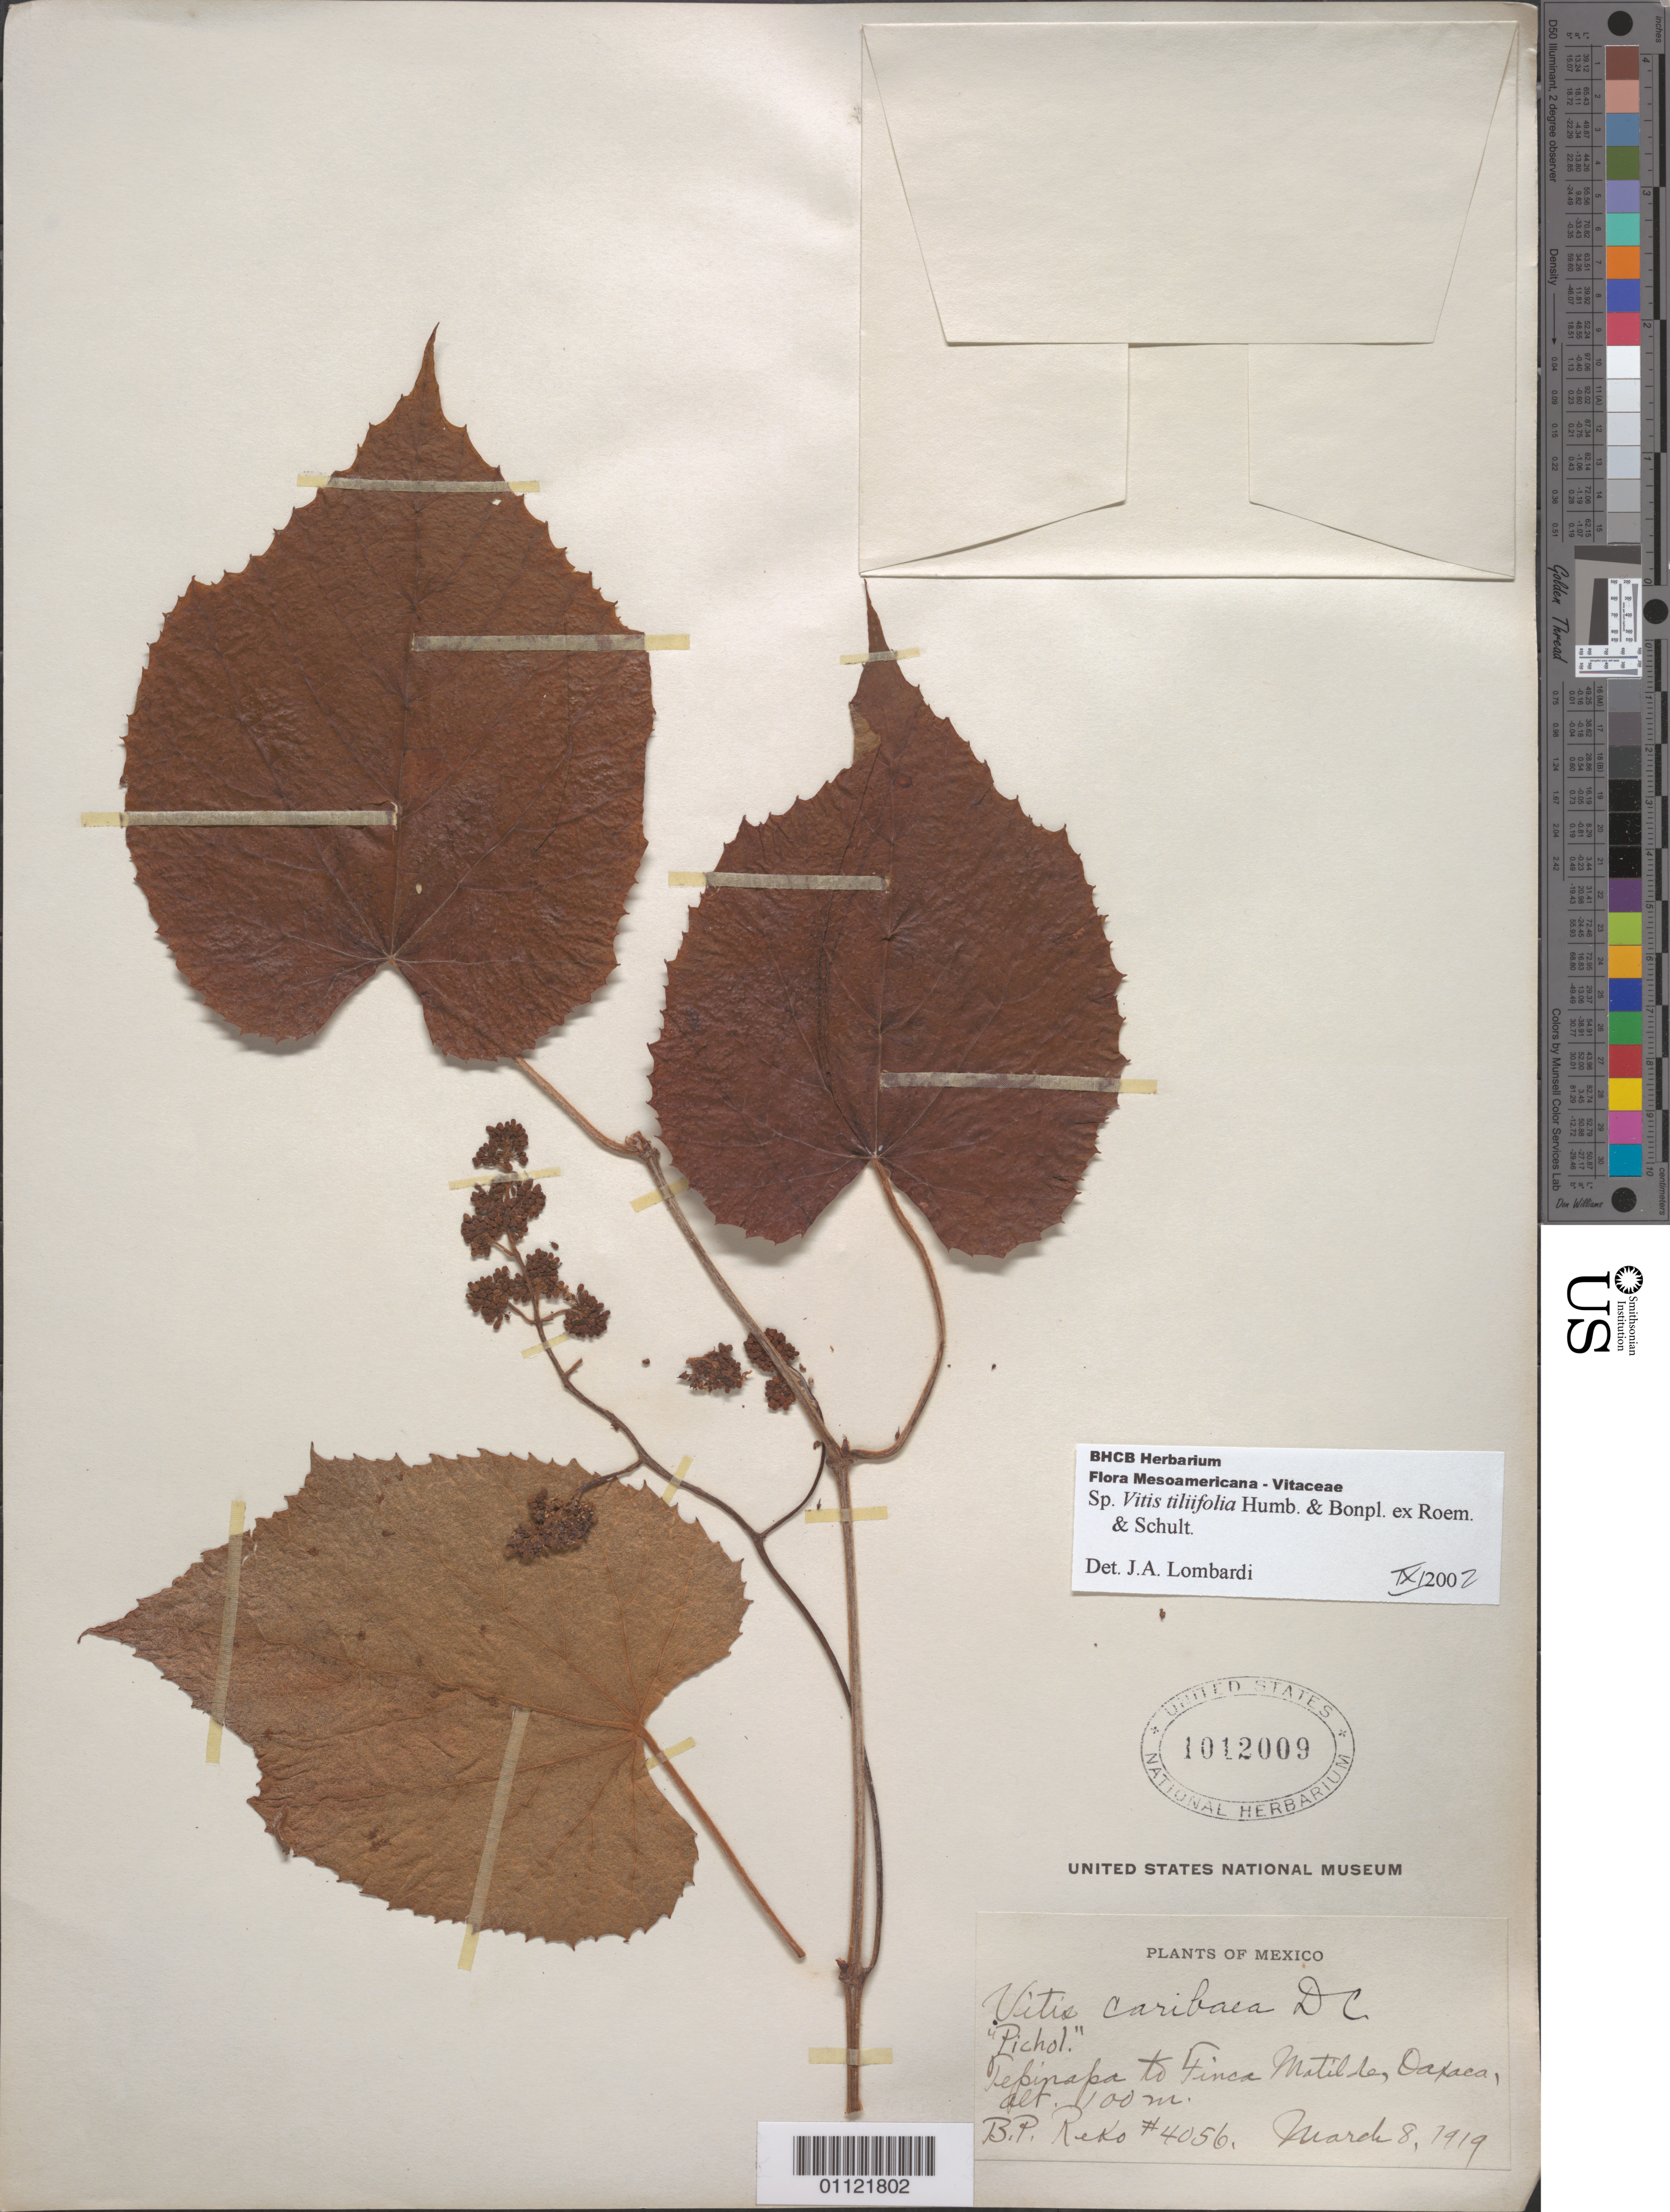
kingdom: Plantae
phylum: Tracheophyta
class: Magnoliopsida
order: Vitales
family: Vitaceae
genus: Vitis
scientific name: Vitis tiliifolia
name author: Humb. & Bonpl. ex Schult.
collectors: B. P. Reko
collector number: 4056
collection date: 1919-03-08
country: Mexico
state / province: Oaxaca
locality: Tepipapa to Finca Matilde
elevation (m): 100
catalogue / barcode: US 1012009